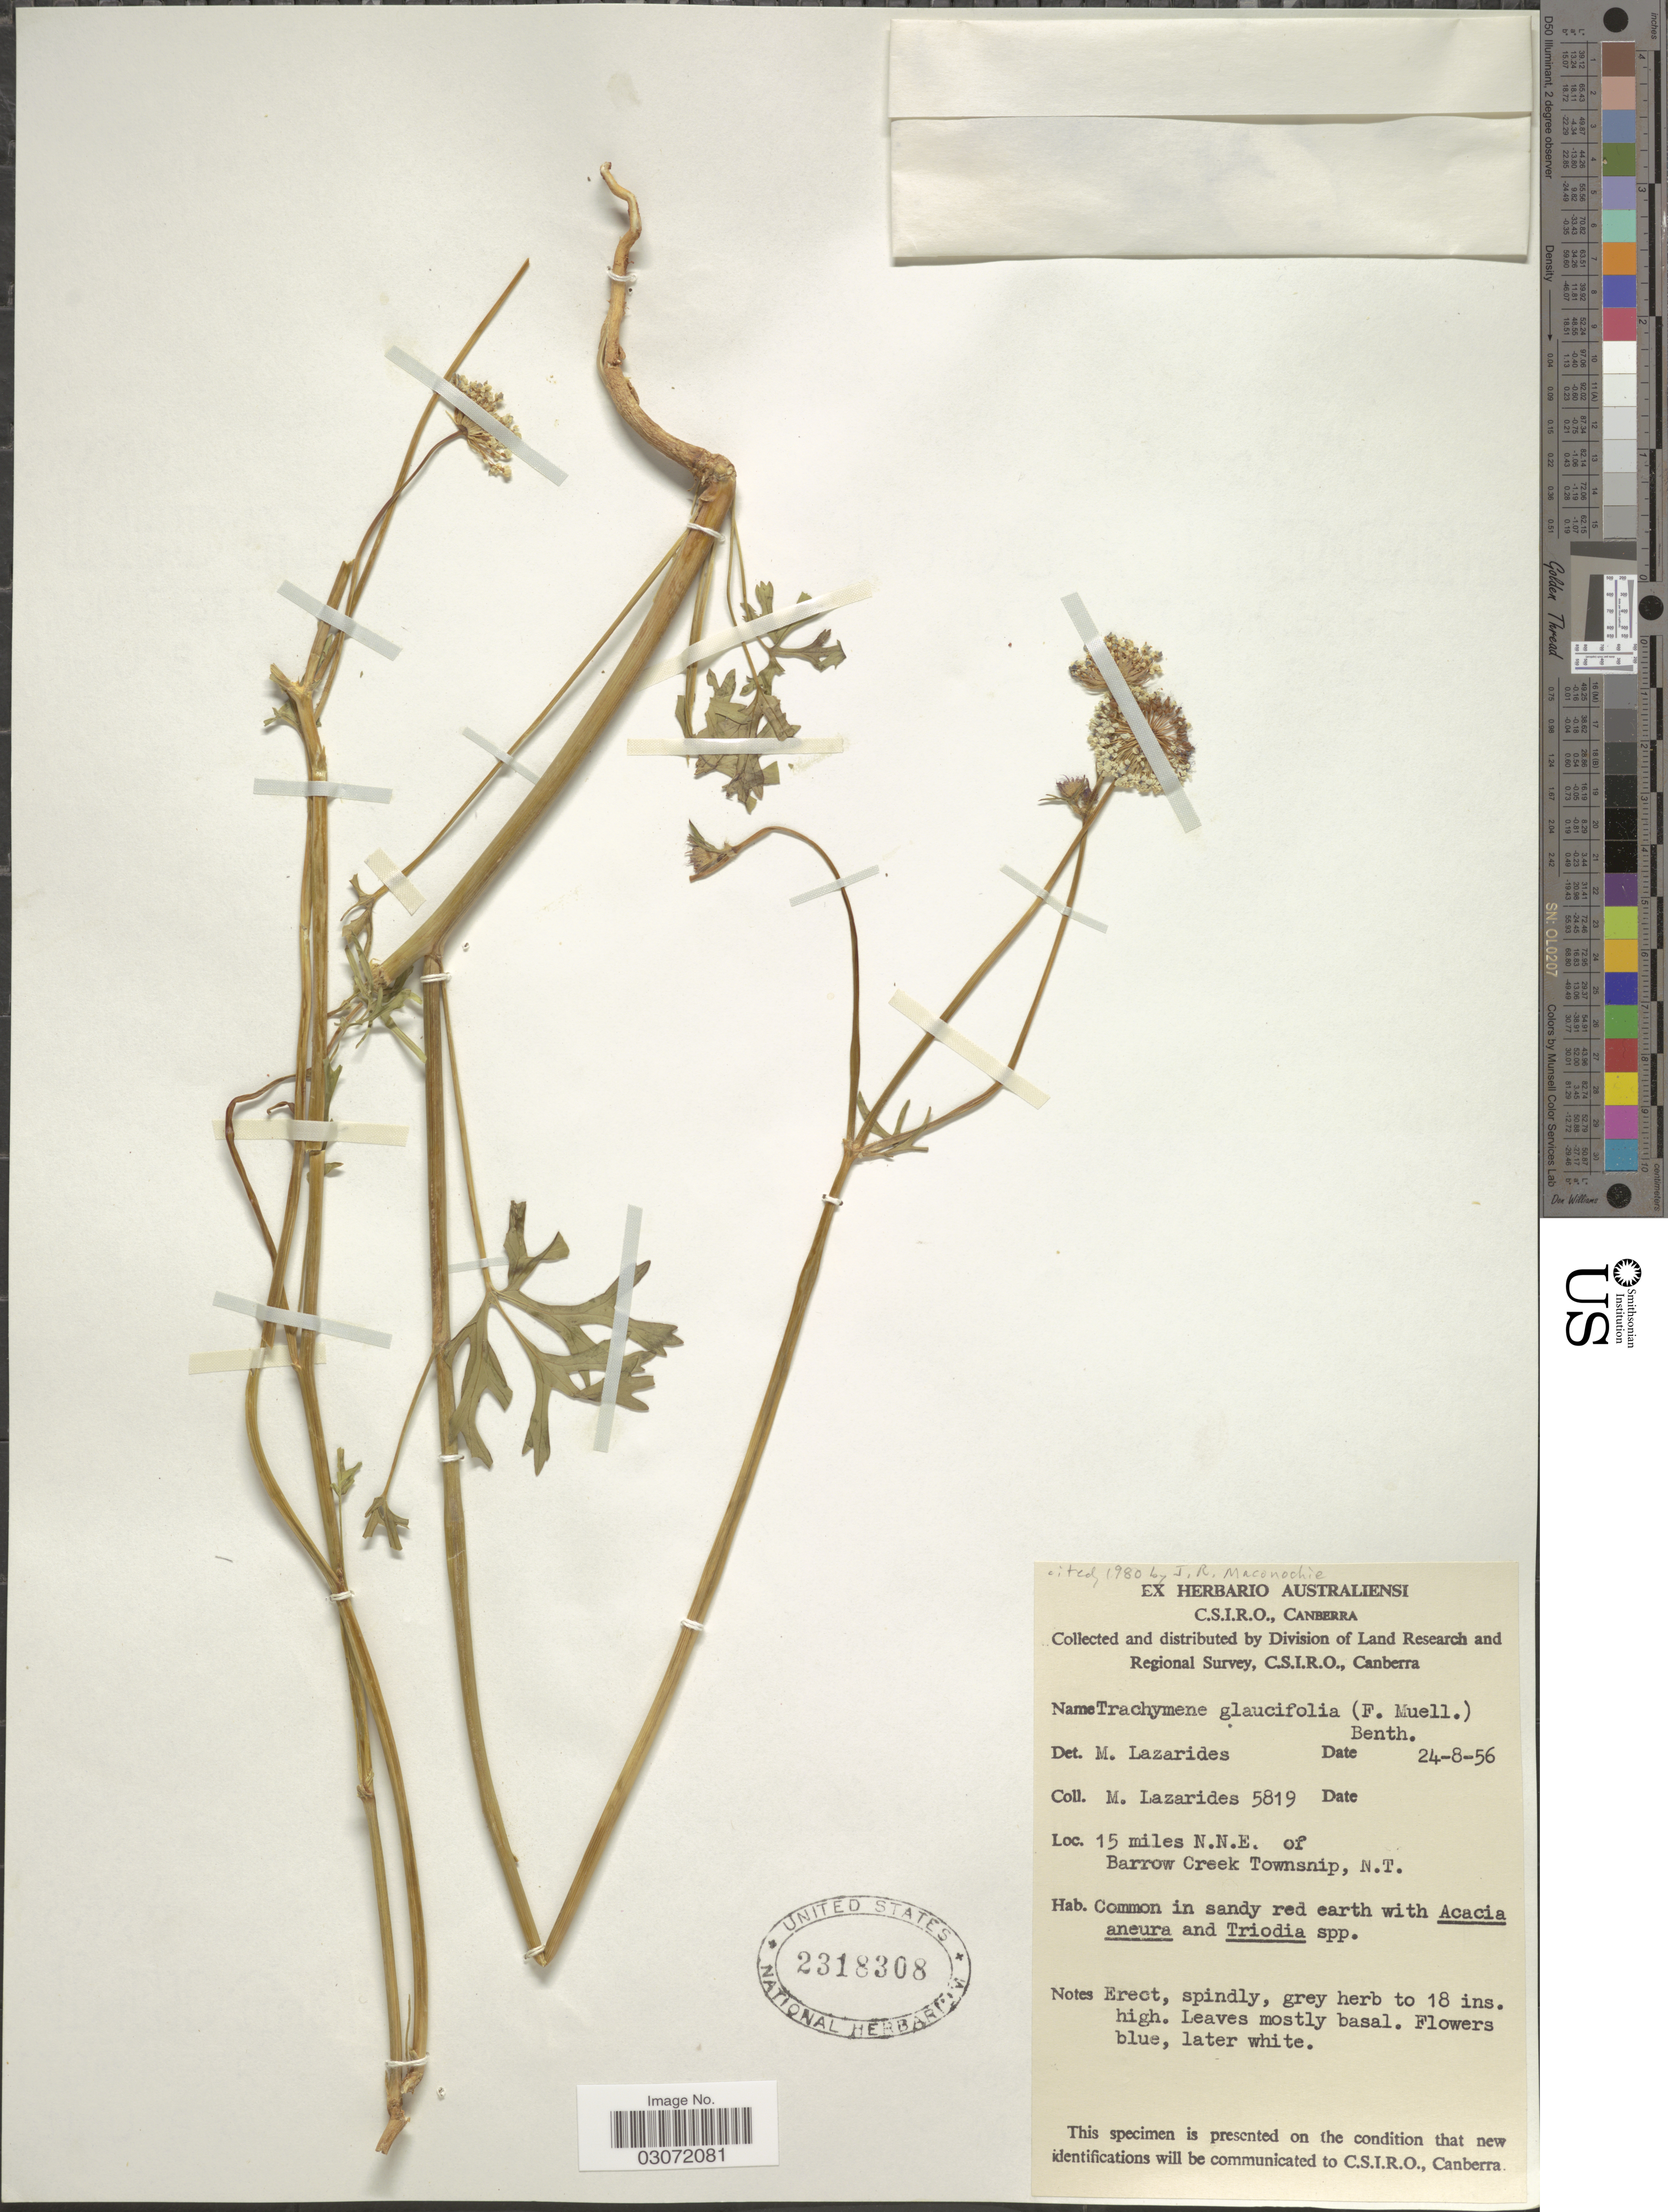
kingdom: Plantae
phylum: Tracheophyta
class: Magnoliopsida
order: Apiales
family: Araliaceae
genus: Trachymene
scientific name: Trachymene glaucifolia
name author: Benth.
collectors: M. Lazarides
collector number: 5819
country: Australia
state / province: Northern Territory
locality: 15 miles N.N.E. of Barrow Creek Township, N.T.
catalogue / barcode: US 2318308